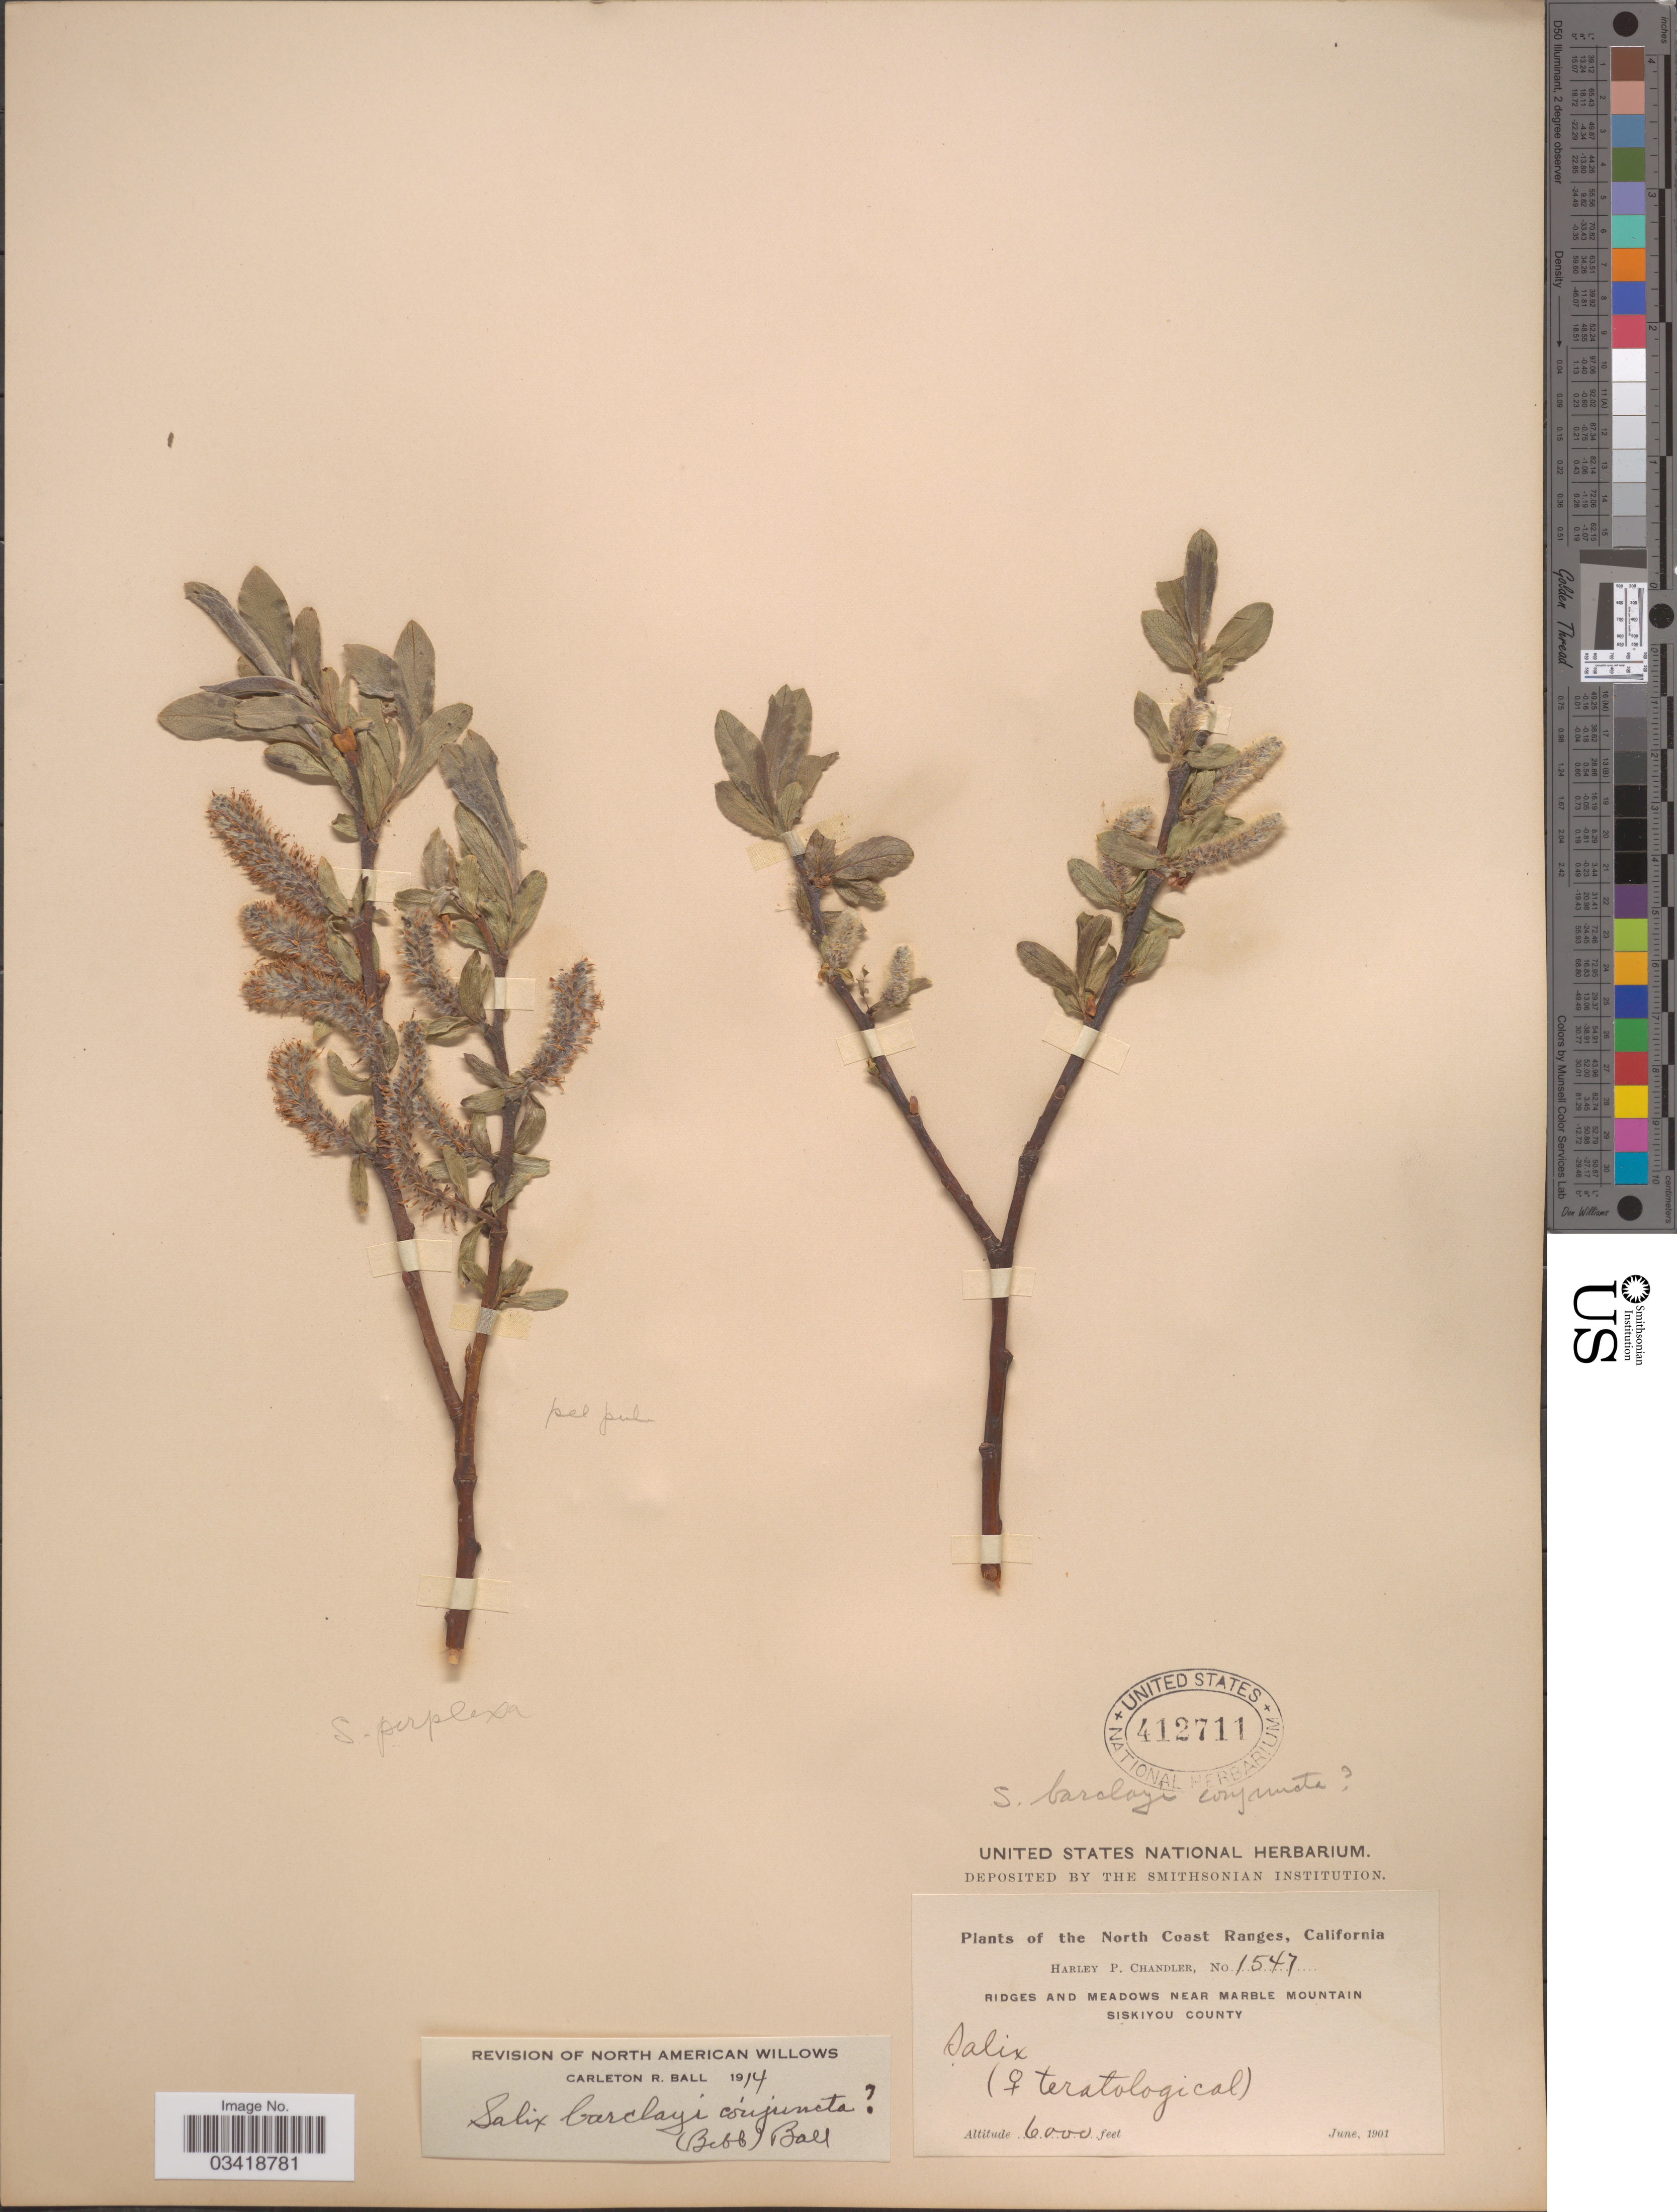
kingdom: Plantae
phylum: Tracheophyta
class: Magnoliopsida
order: Malpighiales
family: Salicaceae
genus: Salix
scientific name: Salix barclayi var. conjuncta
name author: (Bebb) C.R. Ball & C.K. Schneid.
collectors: H. Chandler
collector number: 1547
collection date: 1901-06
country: United States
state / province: California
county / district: Siskiyou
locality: The North Coast Ranges. Ridges and meadows near Marble Mountain. Siskiyou County.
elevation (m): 1829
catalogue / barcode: US 412711